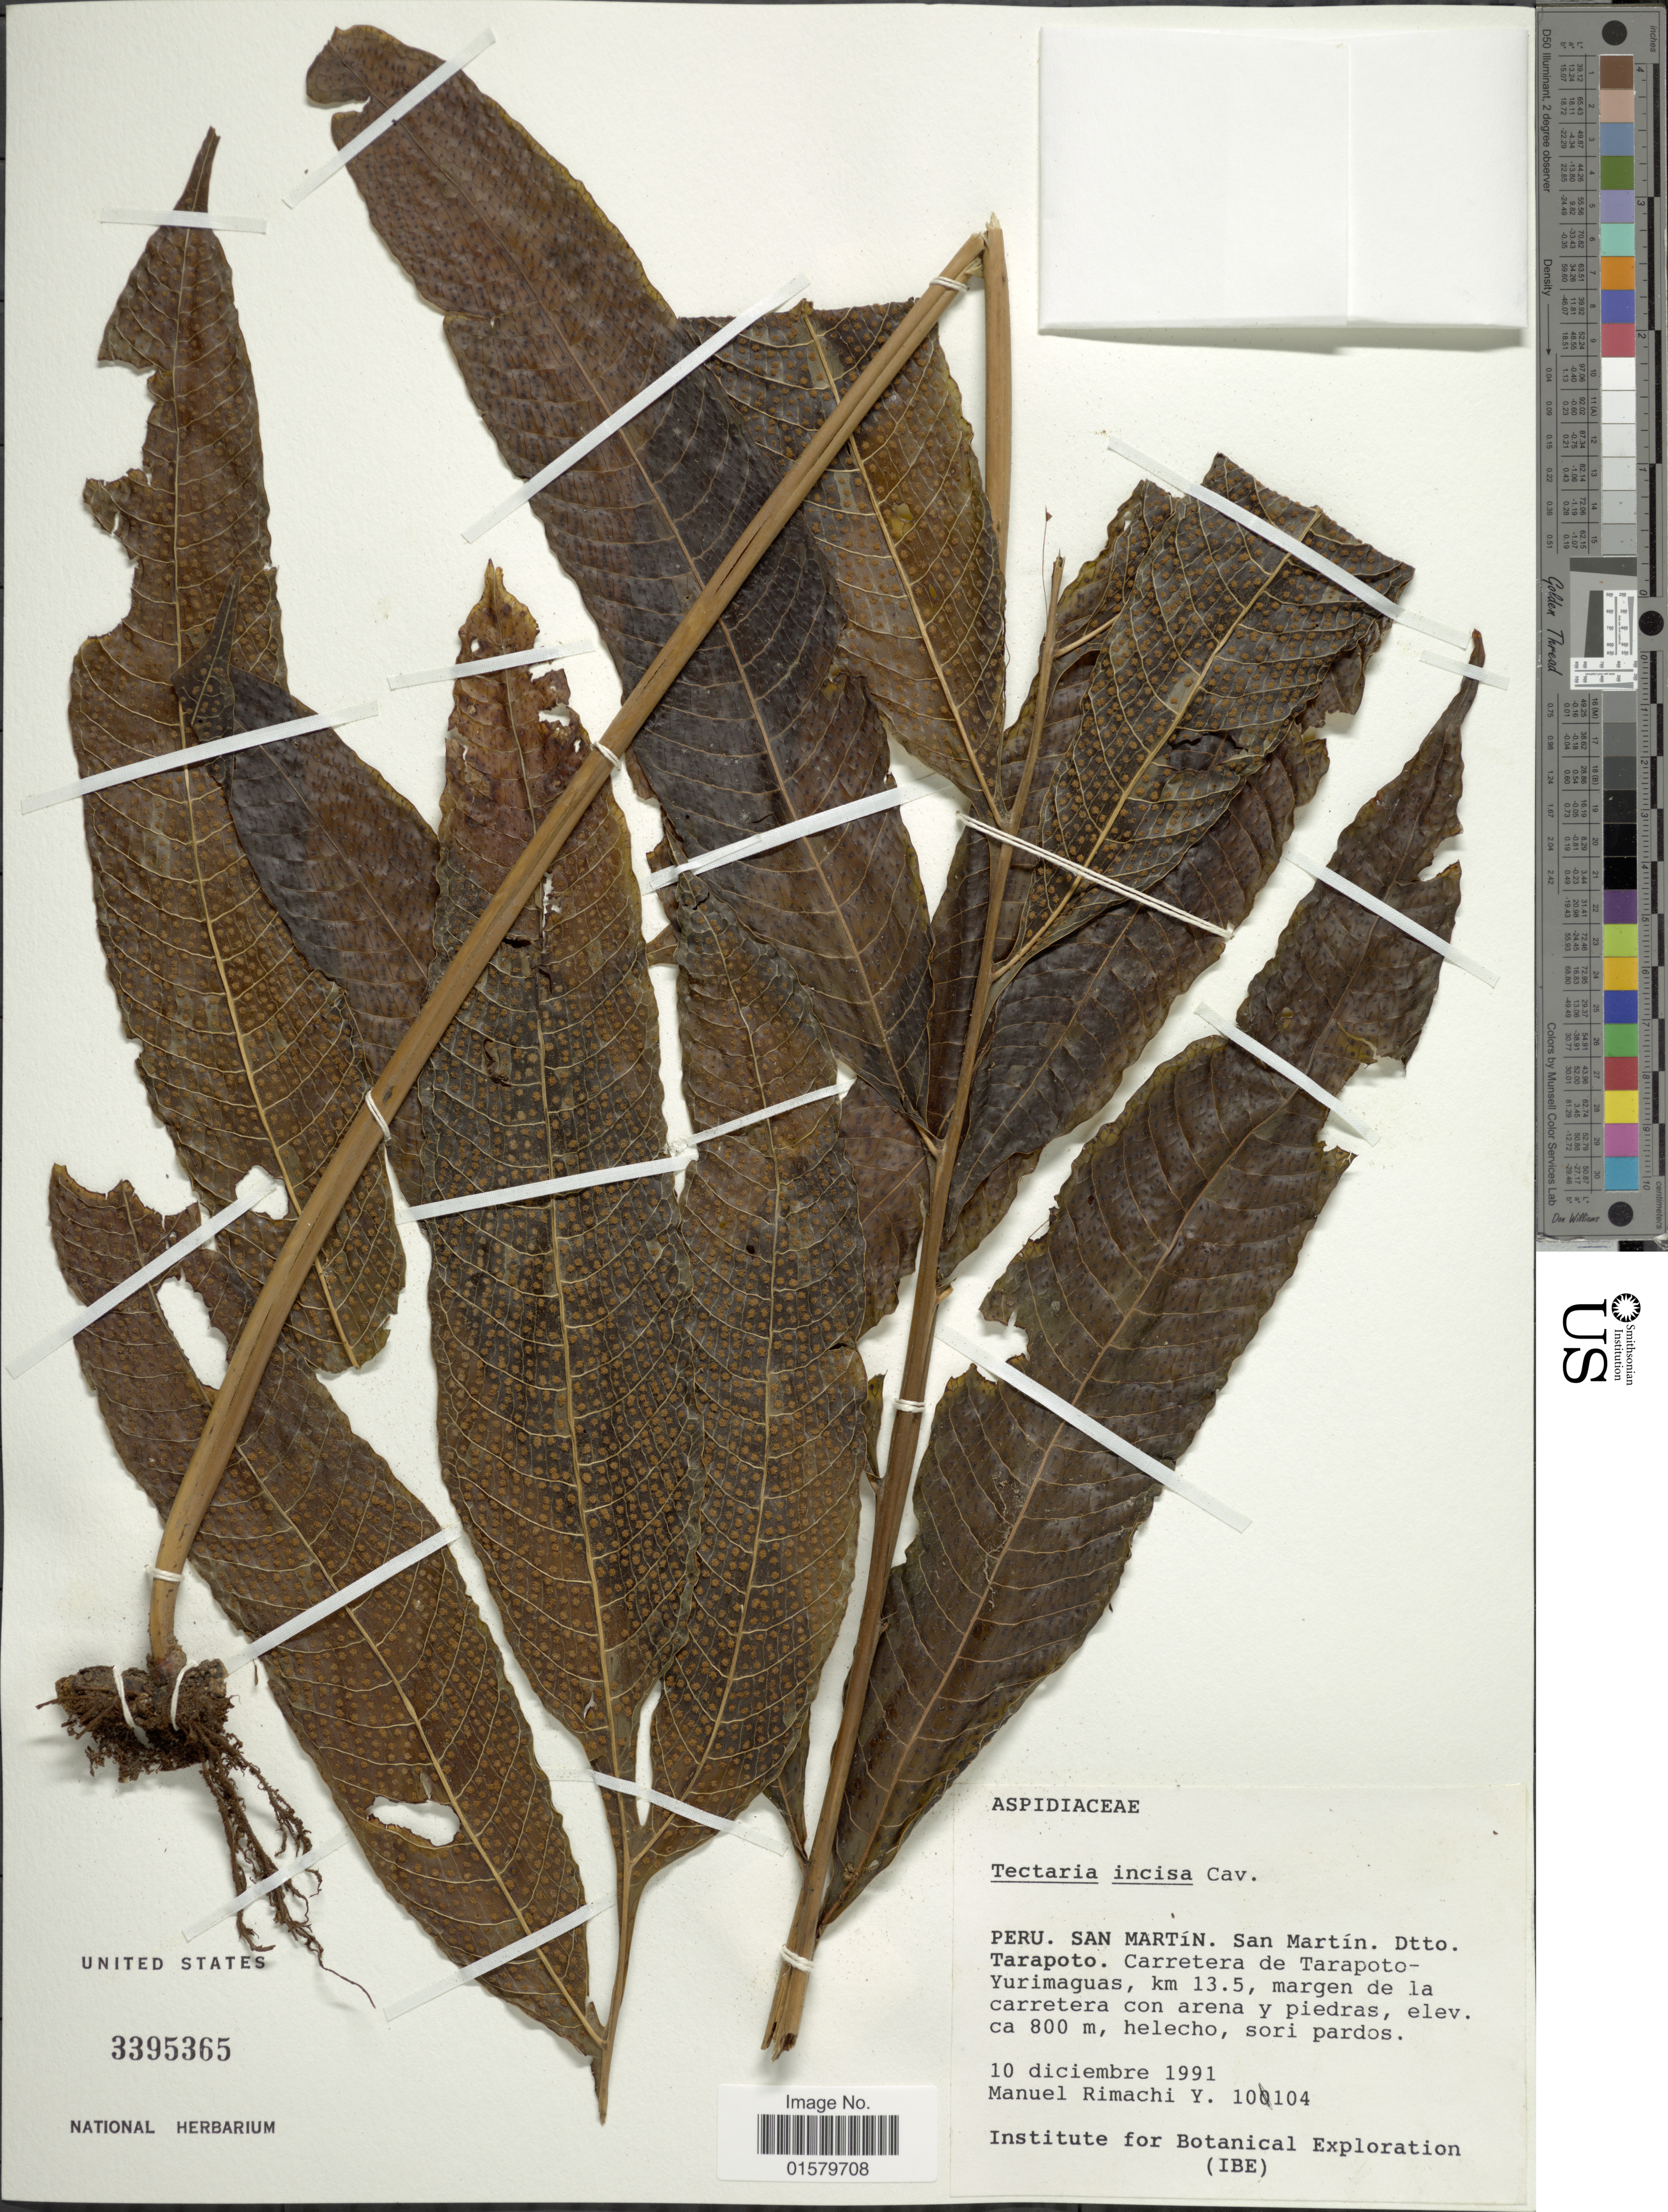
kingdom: Plantae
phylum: Tracheophyta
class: Polypodiopsida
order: Polypodiales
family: Tectariaceae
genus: Tectaria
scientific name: Tectaria incisa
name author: Cav.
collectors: M. Rimachi Y.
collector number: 10104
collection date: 1991-12-10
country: Peru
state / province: San Martín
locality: San Martin, Dtto. Tarapoto. Carretera de Tarapoto Yurimaguas, km 13.5, margen de la carretera con arena y piedras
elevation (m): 800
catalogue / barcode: US 3395365